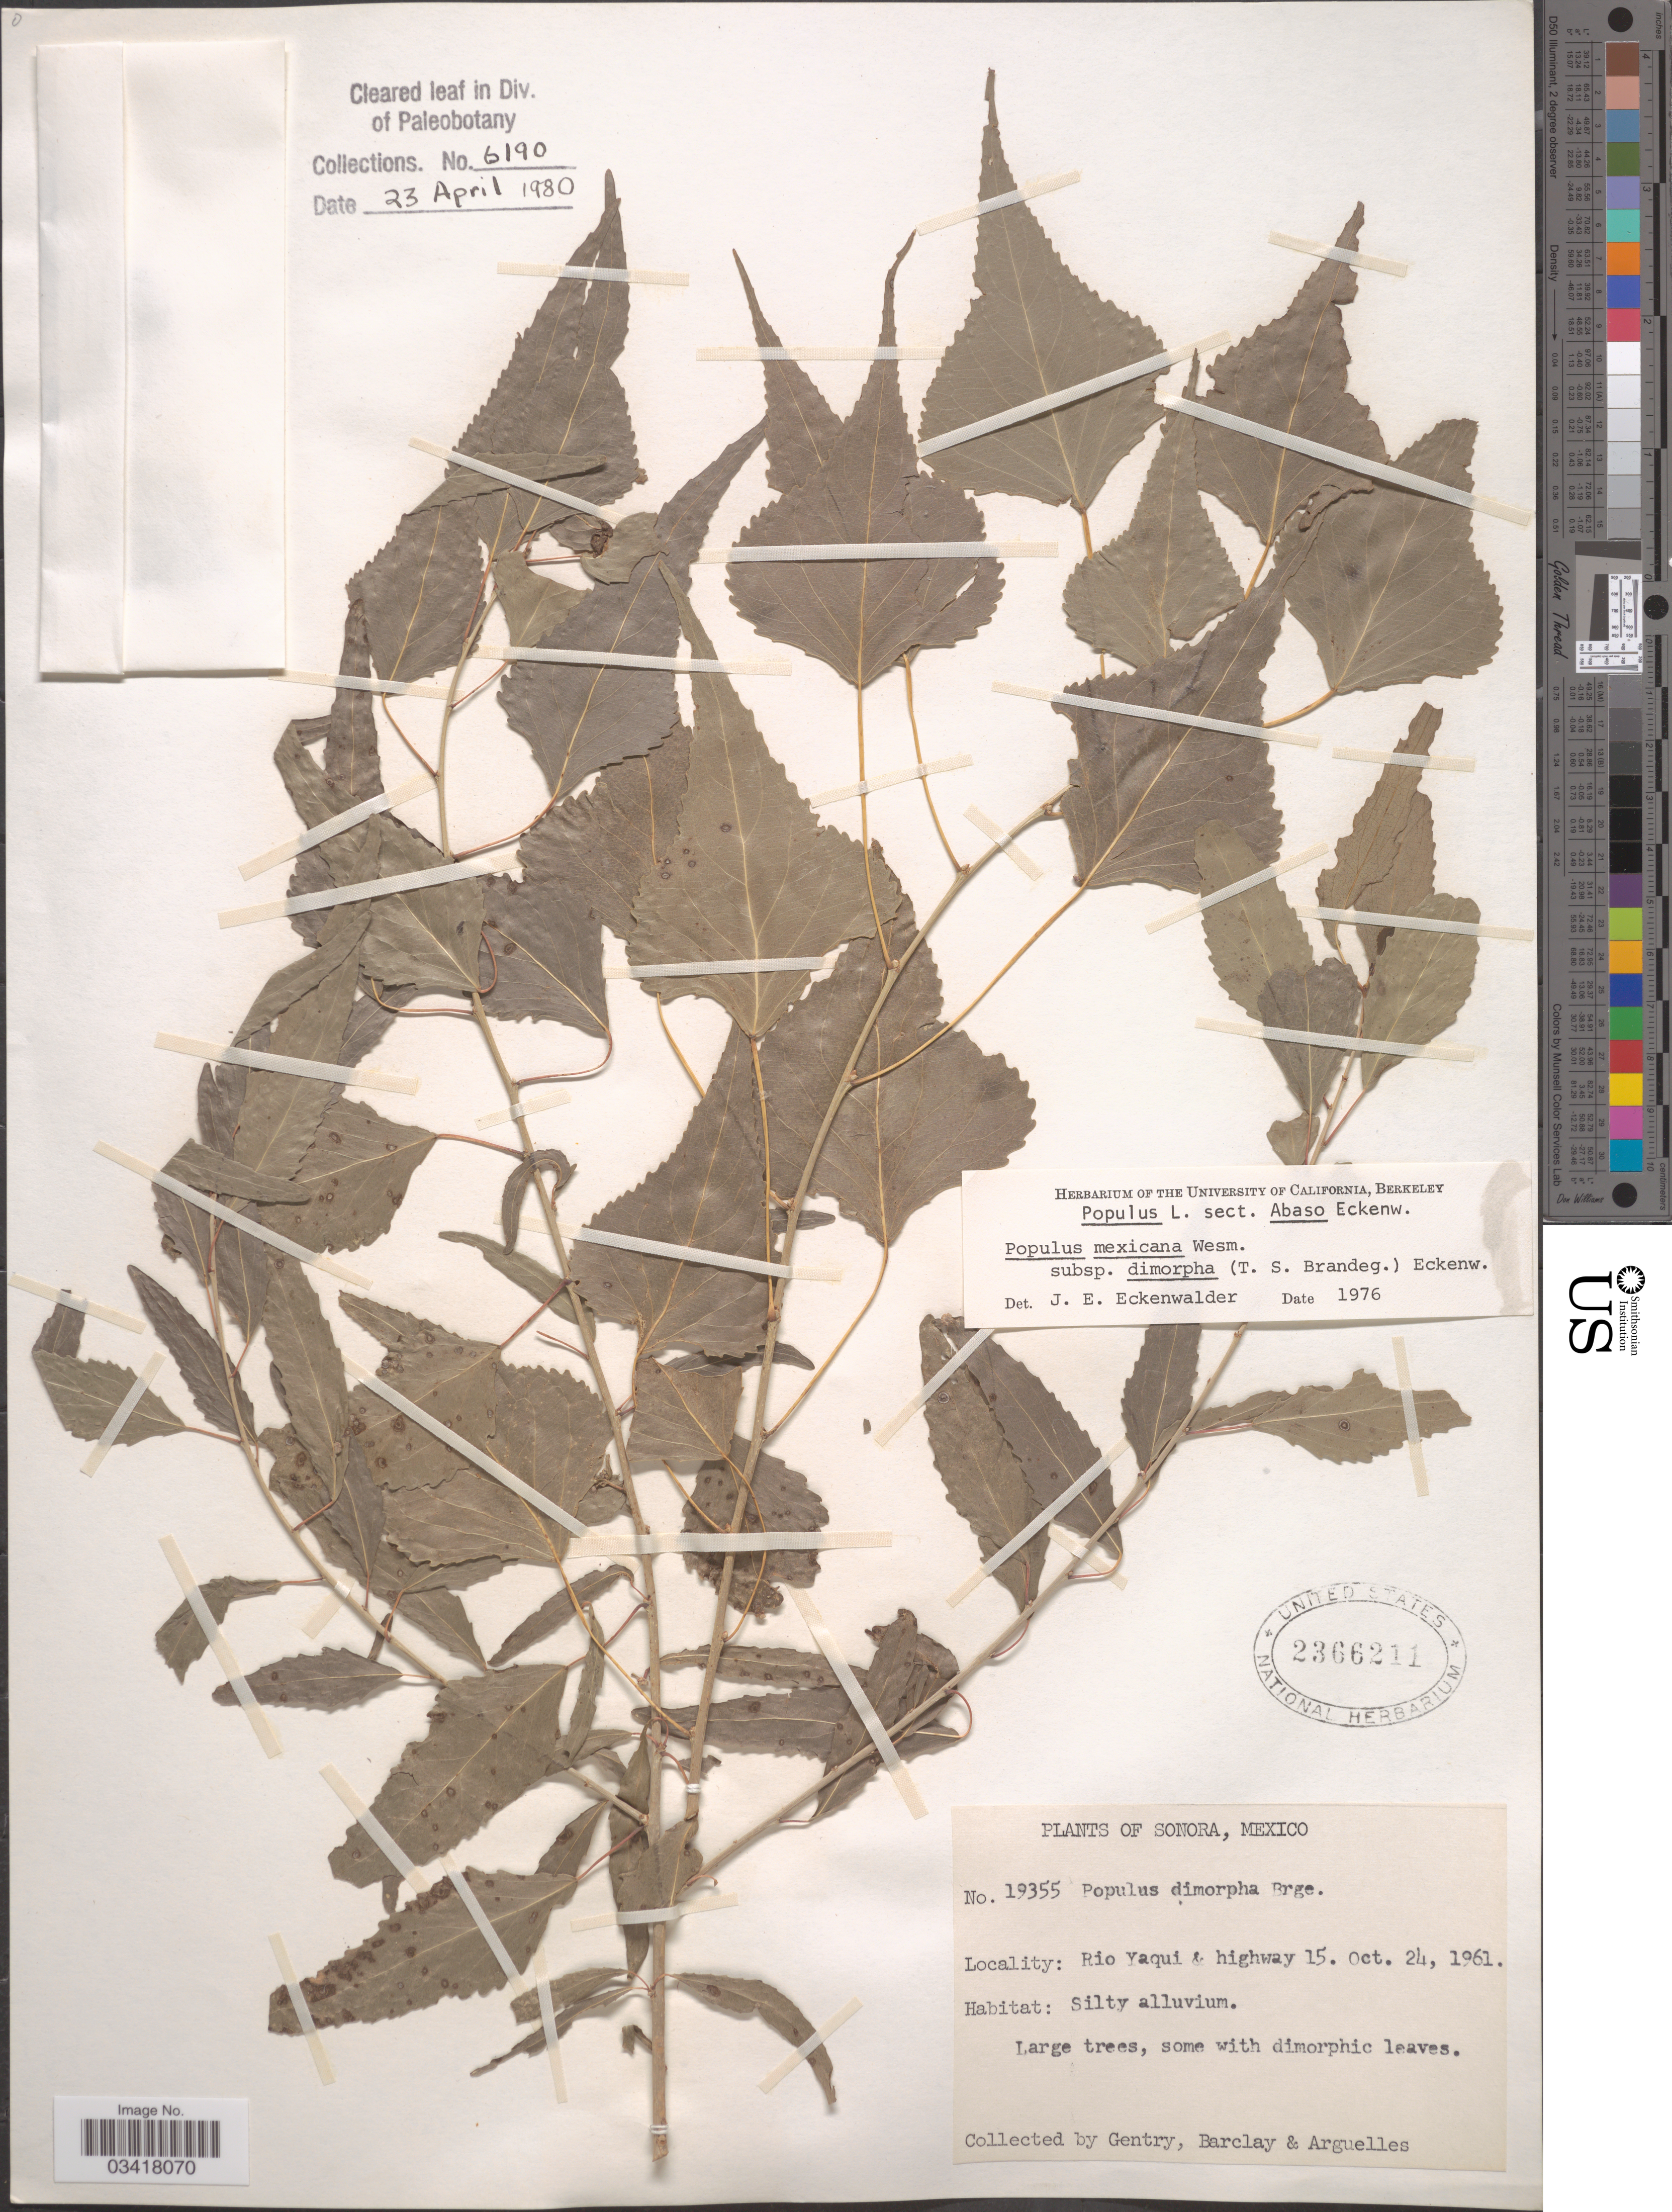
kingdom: Plantae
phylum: Tracheophyta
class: Magnoliopsida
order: Malpighiales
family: Salicaceae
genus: Populus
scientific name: Populus mexicana subsp. dimorpha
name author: (Brandegee) Eckenw.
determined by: Eckenwalder, James E.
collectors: Gentry, --, -- Barclay & Arguelles, --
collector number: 19355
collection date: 1961-10-24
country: Mexico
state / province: Sonora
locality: Rio Yaqui & highway 15.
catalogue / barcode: US 2366211